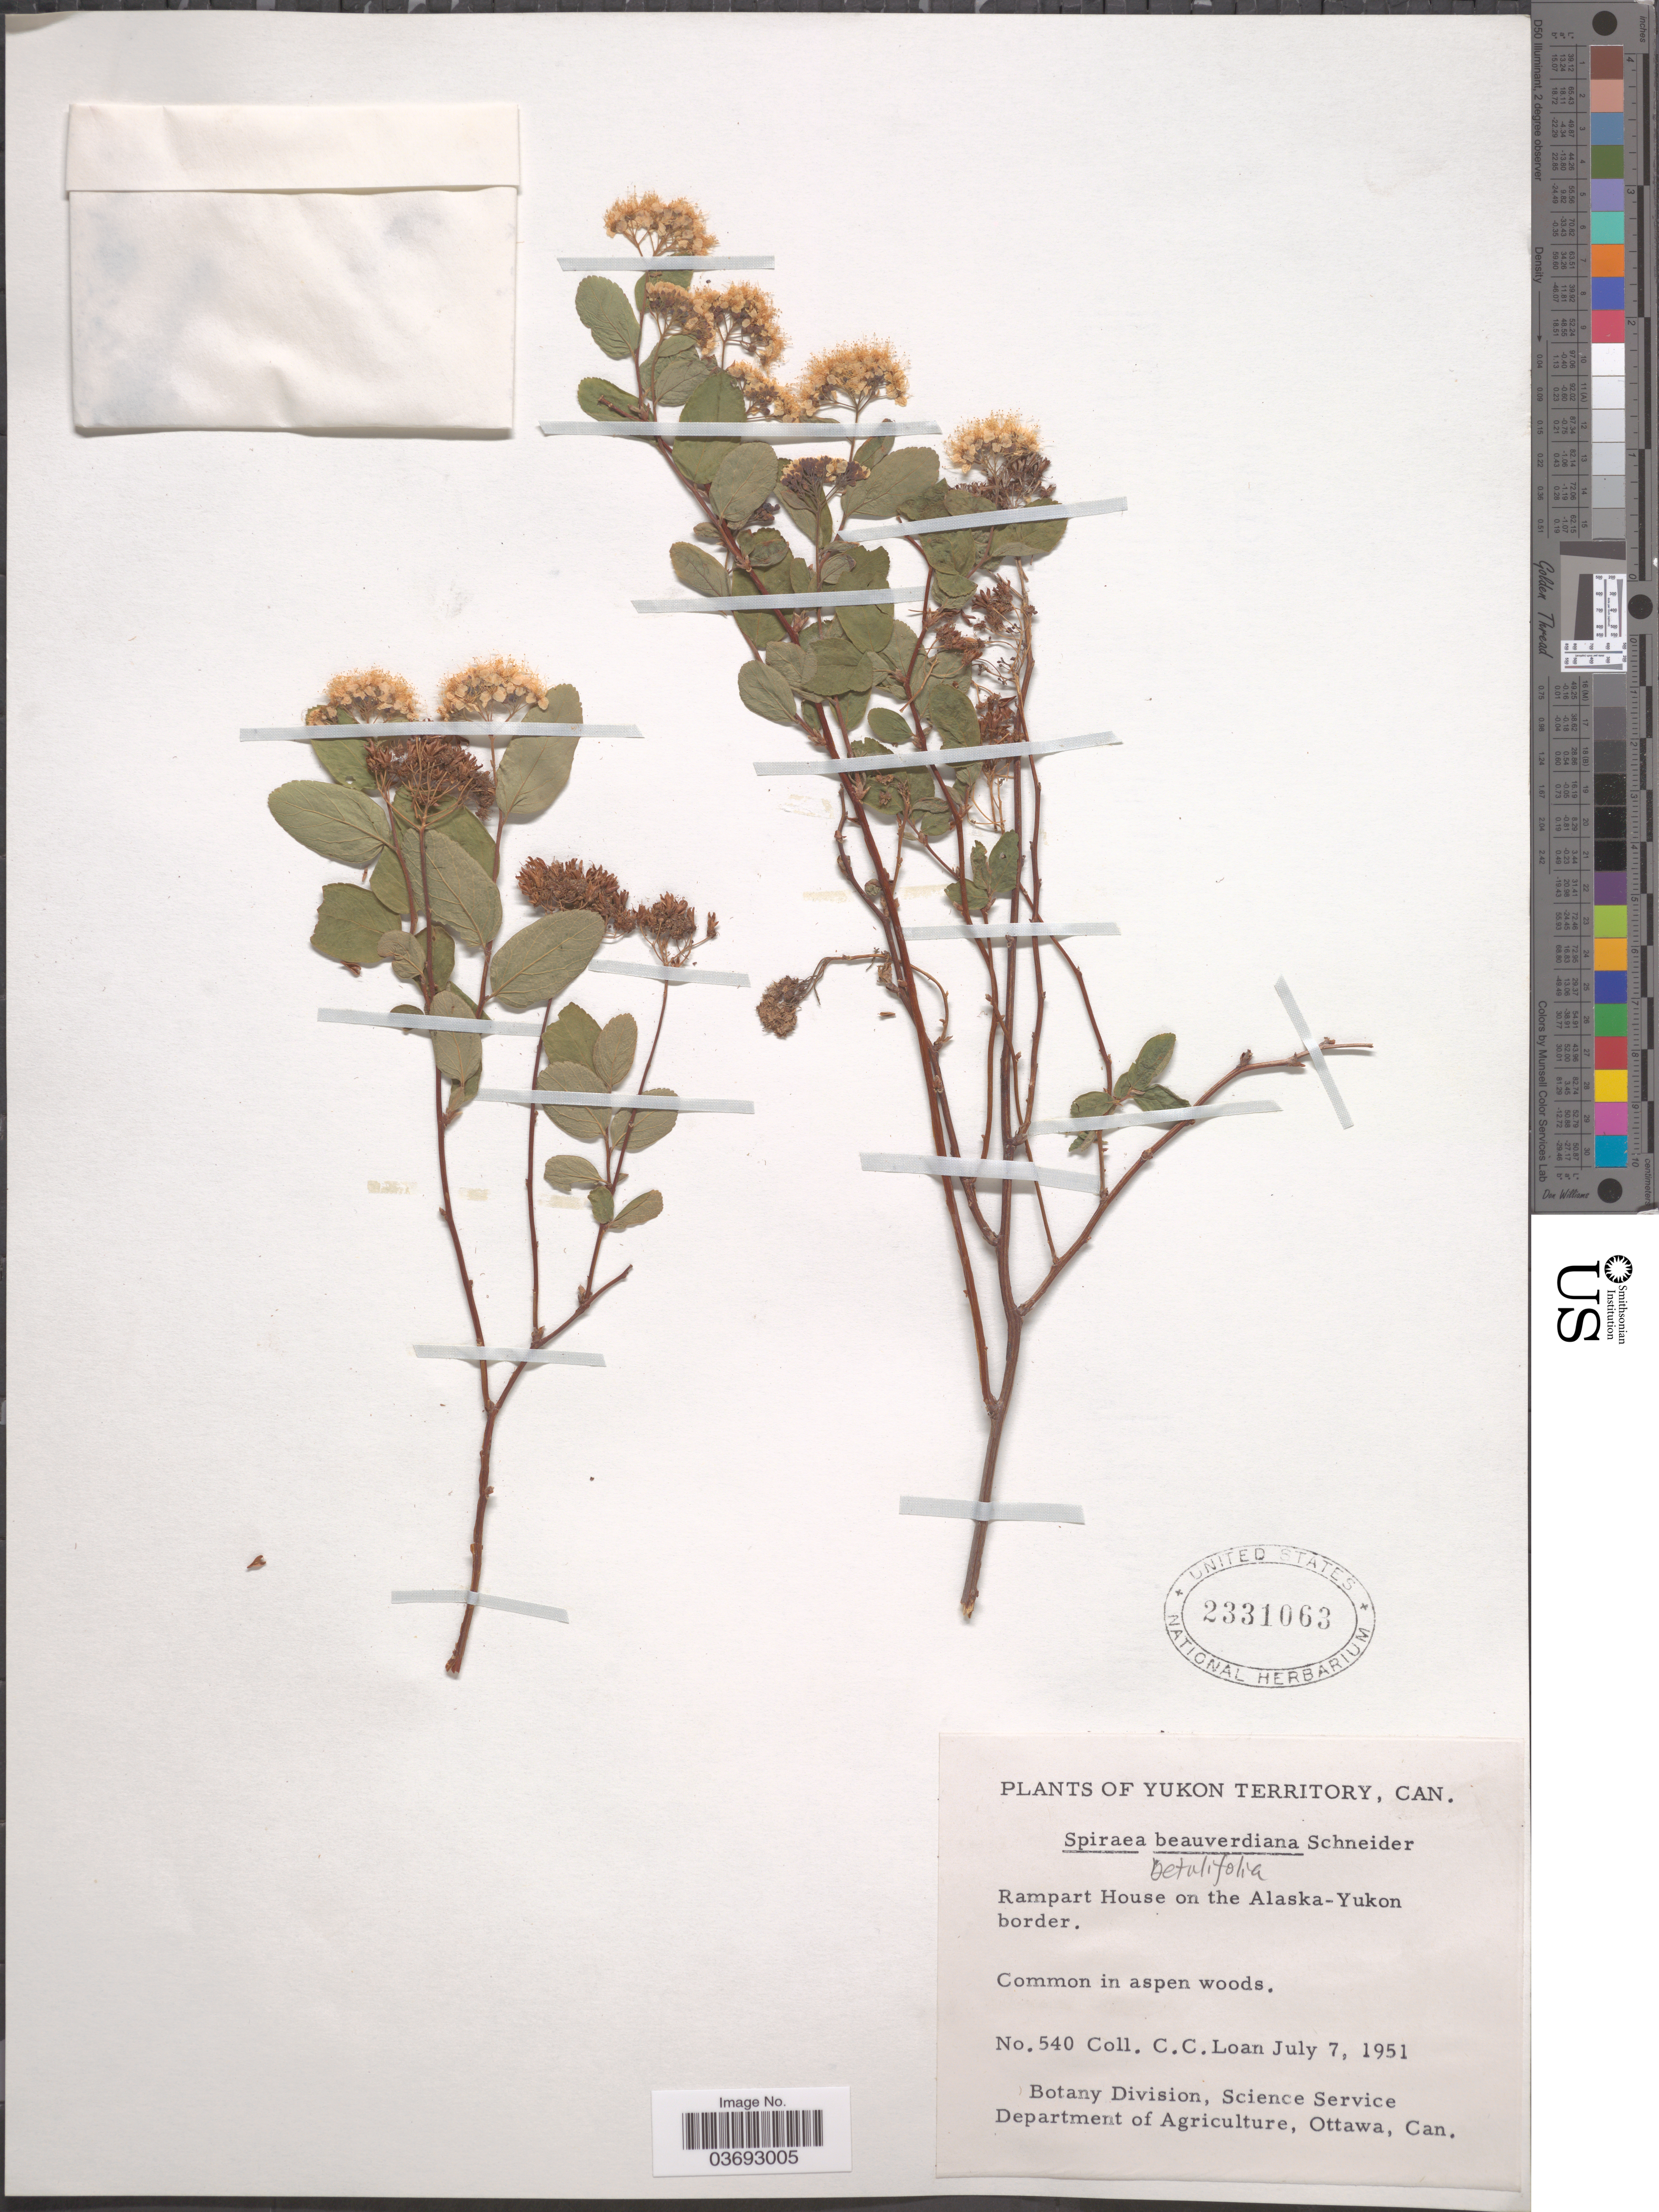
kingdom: Plantae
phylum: Tracheophyta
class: Magnoliopsida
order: Rosales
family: Rosaceae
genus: Spiraea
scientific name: Spiraea stevenii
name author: (C.K. Schneid.) Rydb.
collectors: C. Loan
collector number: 540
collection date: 1951-07-07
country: Canada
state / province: Yukon Territory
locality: Rampart House on the Alaska-Yukon border. In aspen woods.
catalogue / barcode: US 2331063